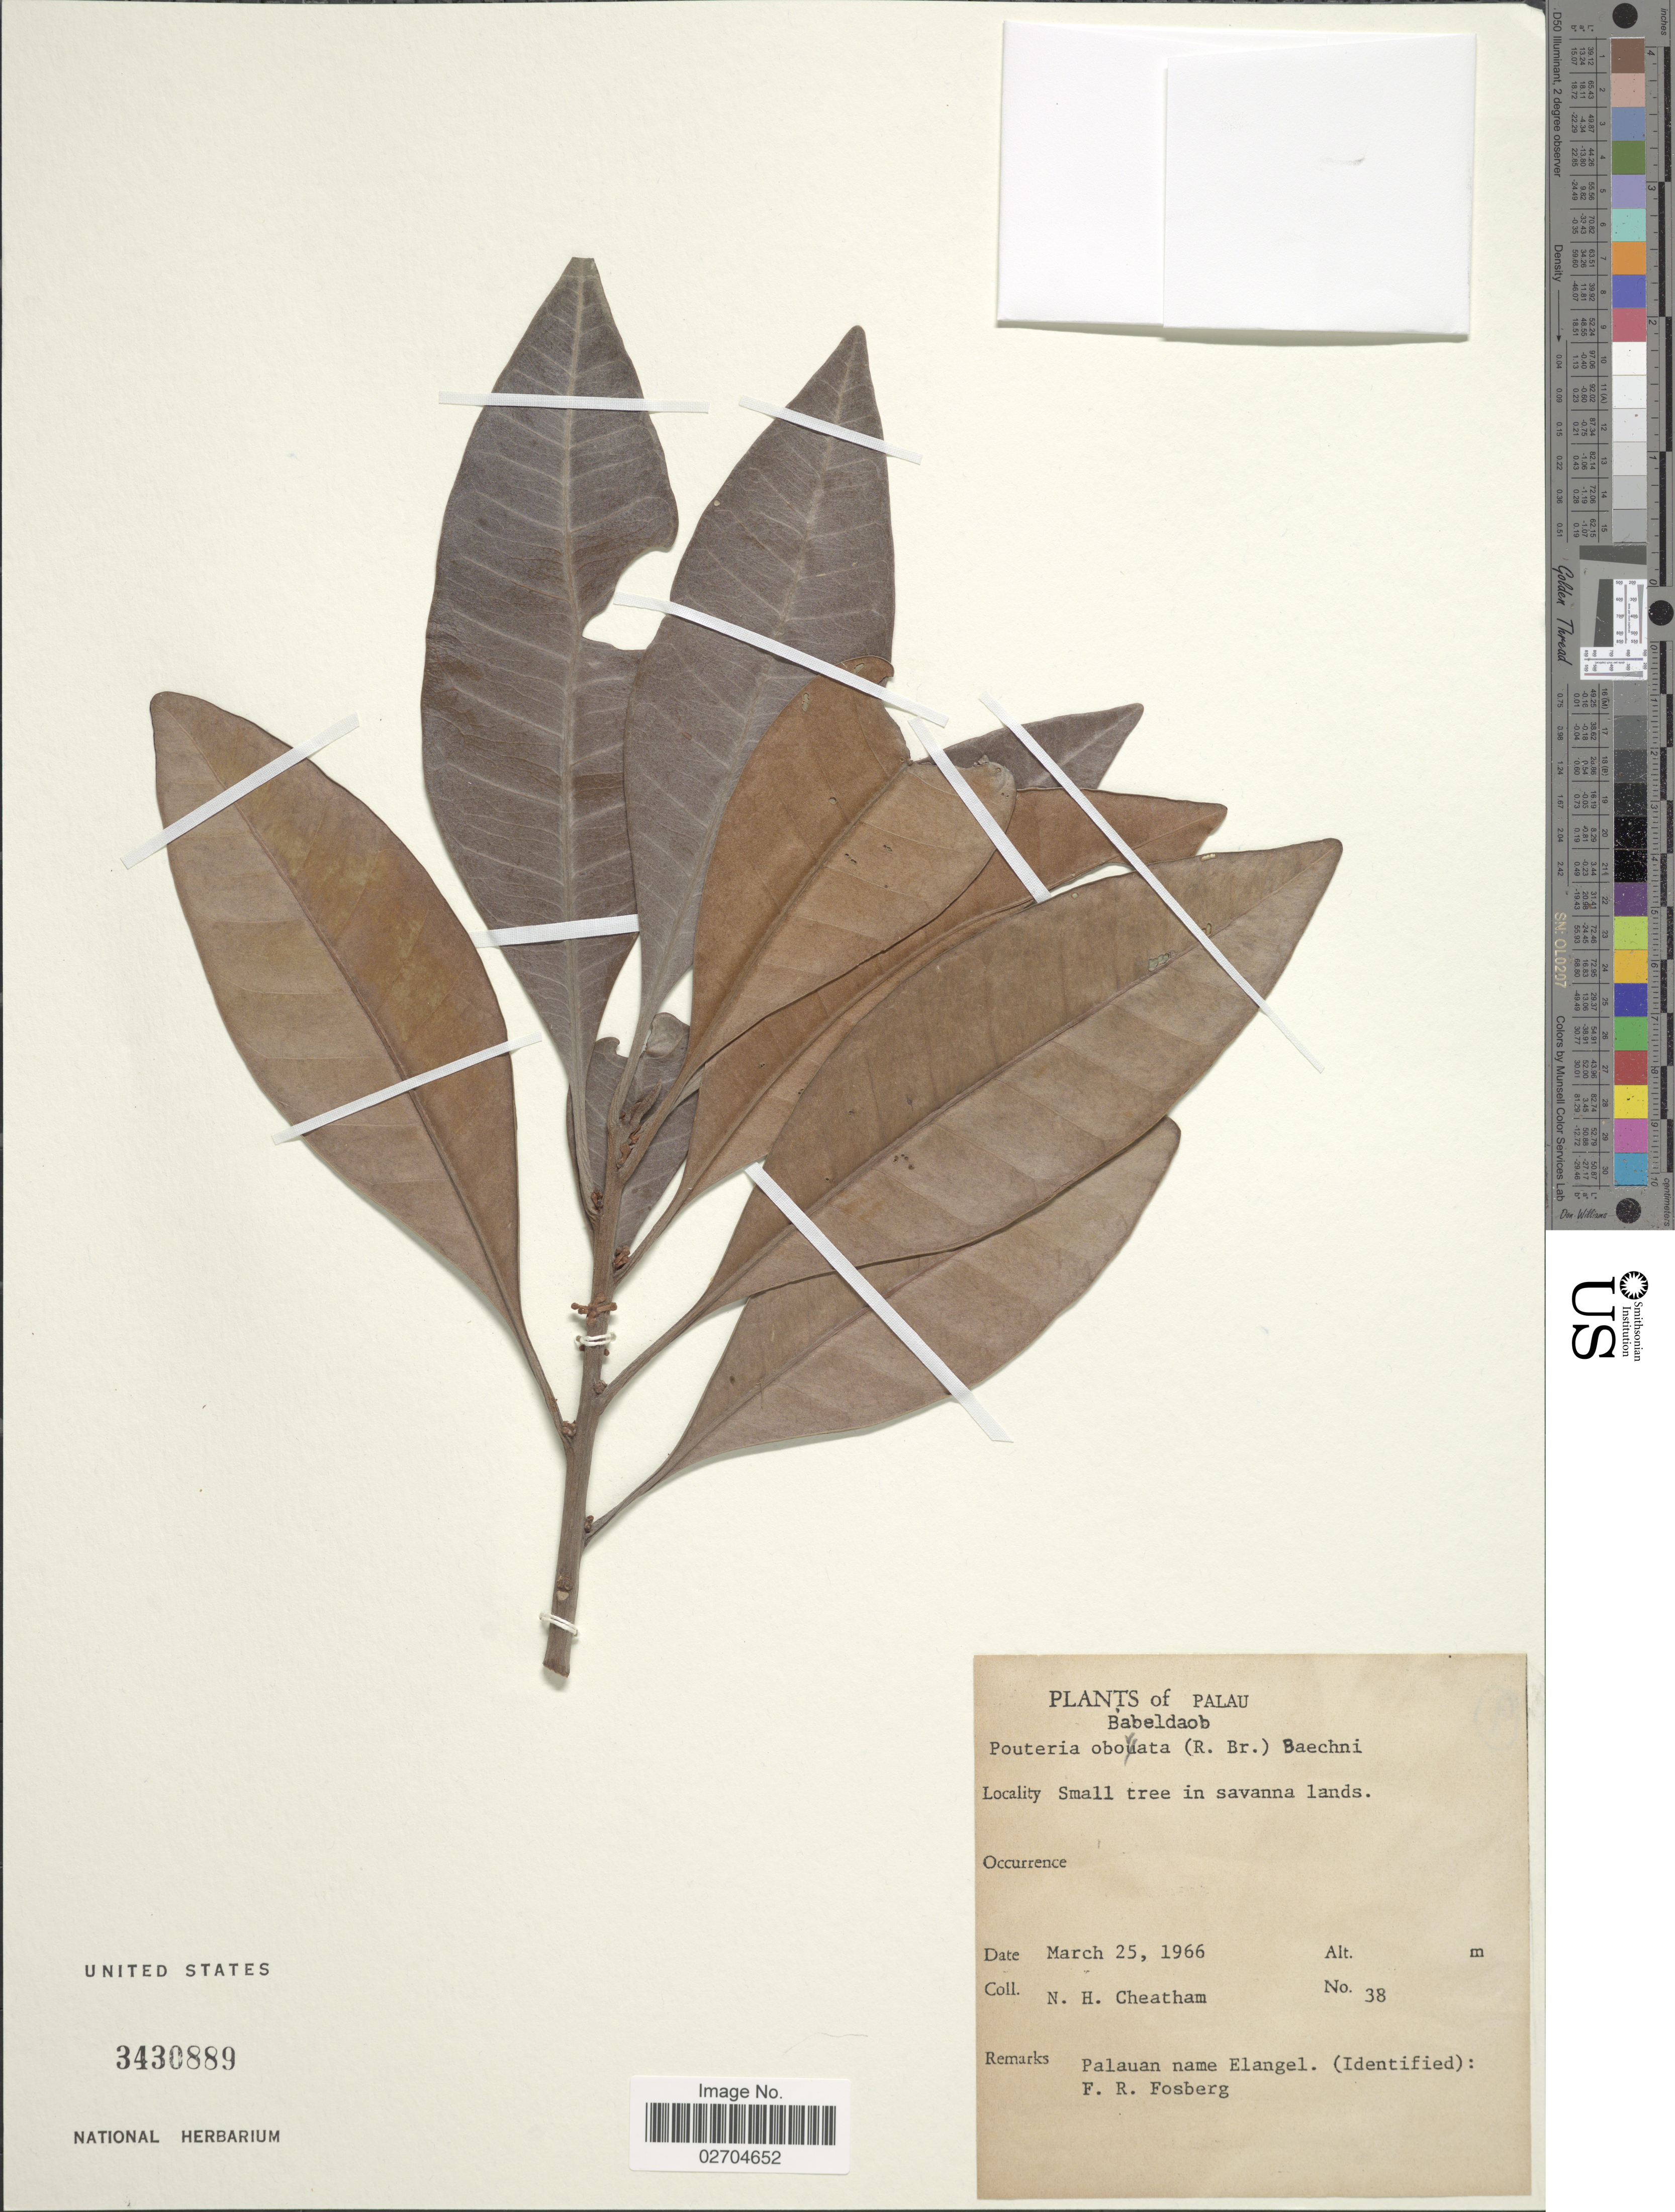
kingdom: Plantae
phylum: Tracheophyta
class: Magnoliopsida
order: Ericales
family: Sapotaceae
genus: Planchonella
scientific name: Planchonella obovata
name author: (R. Br.) Pierre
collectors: N. H. Cheatham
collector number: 38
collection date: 1966-03-25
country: Palau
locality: Palau. Babeldoab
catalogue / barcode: US 3430889